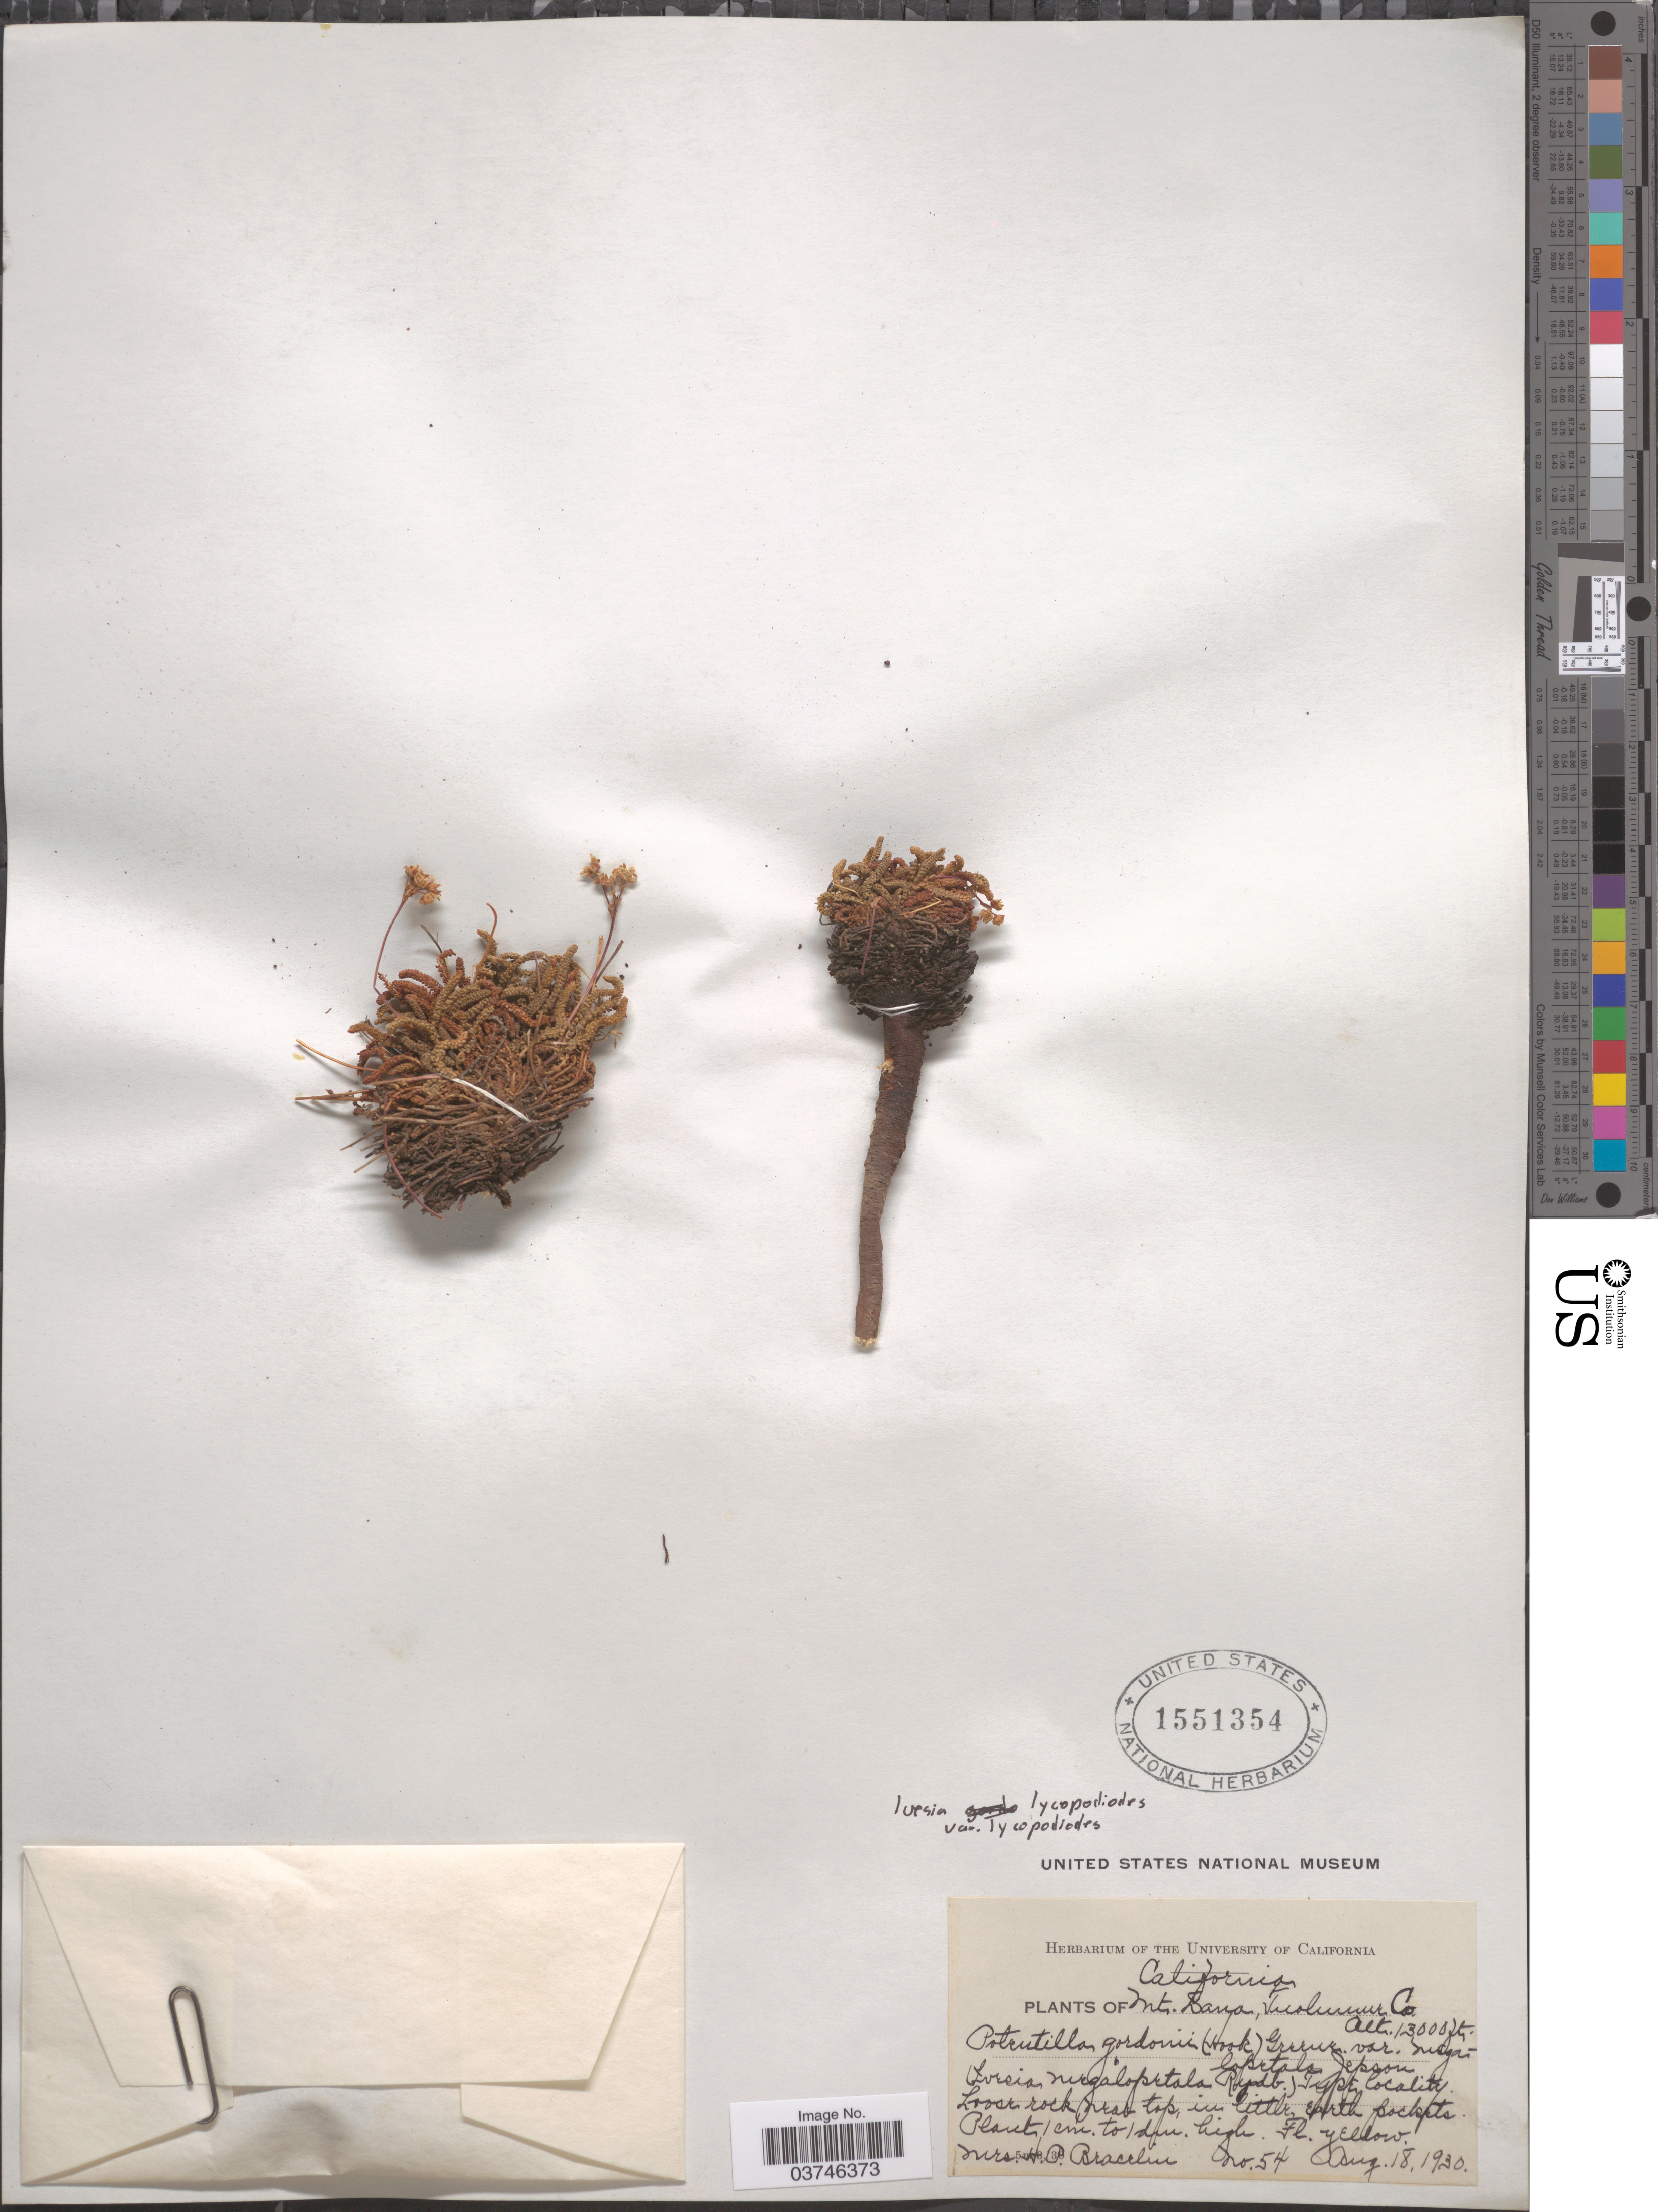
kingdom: Plantae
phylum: Tracheophyta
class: Magnoliopsida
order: Rosales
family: Rosaceae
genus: Potentilla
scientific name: Potentilla lycopodioides var. lycopodioides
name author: (A. Gray) Baill. ex J.T. Howell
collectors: H. Bracelin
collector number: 54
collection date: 1930-08-18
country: United States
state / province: California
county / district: Tuolumne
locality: Mt. Dana, Tuolumne Co.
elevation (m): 3962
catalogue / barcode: US 1551354